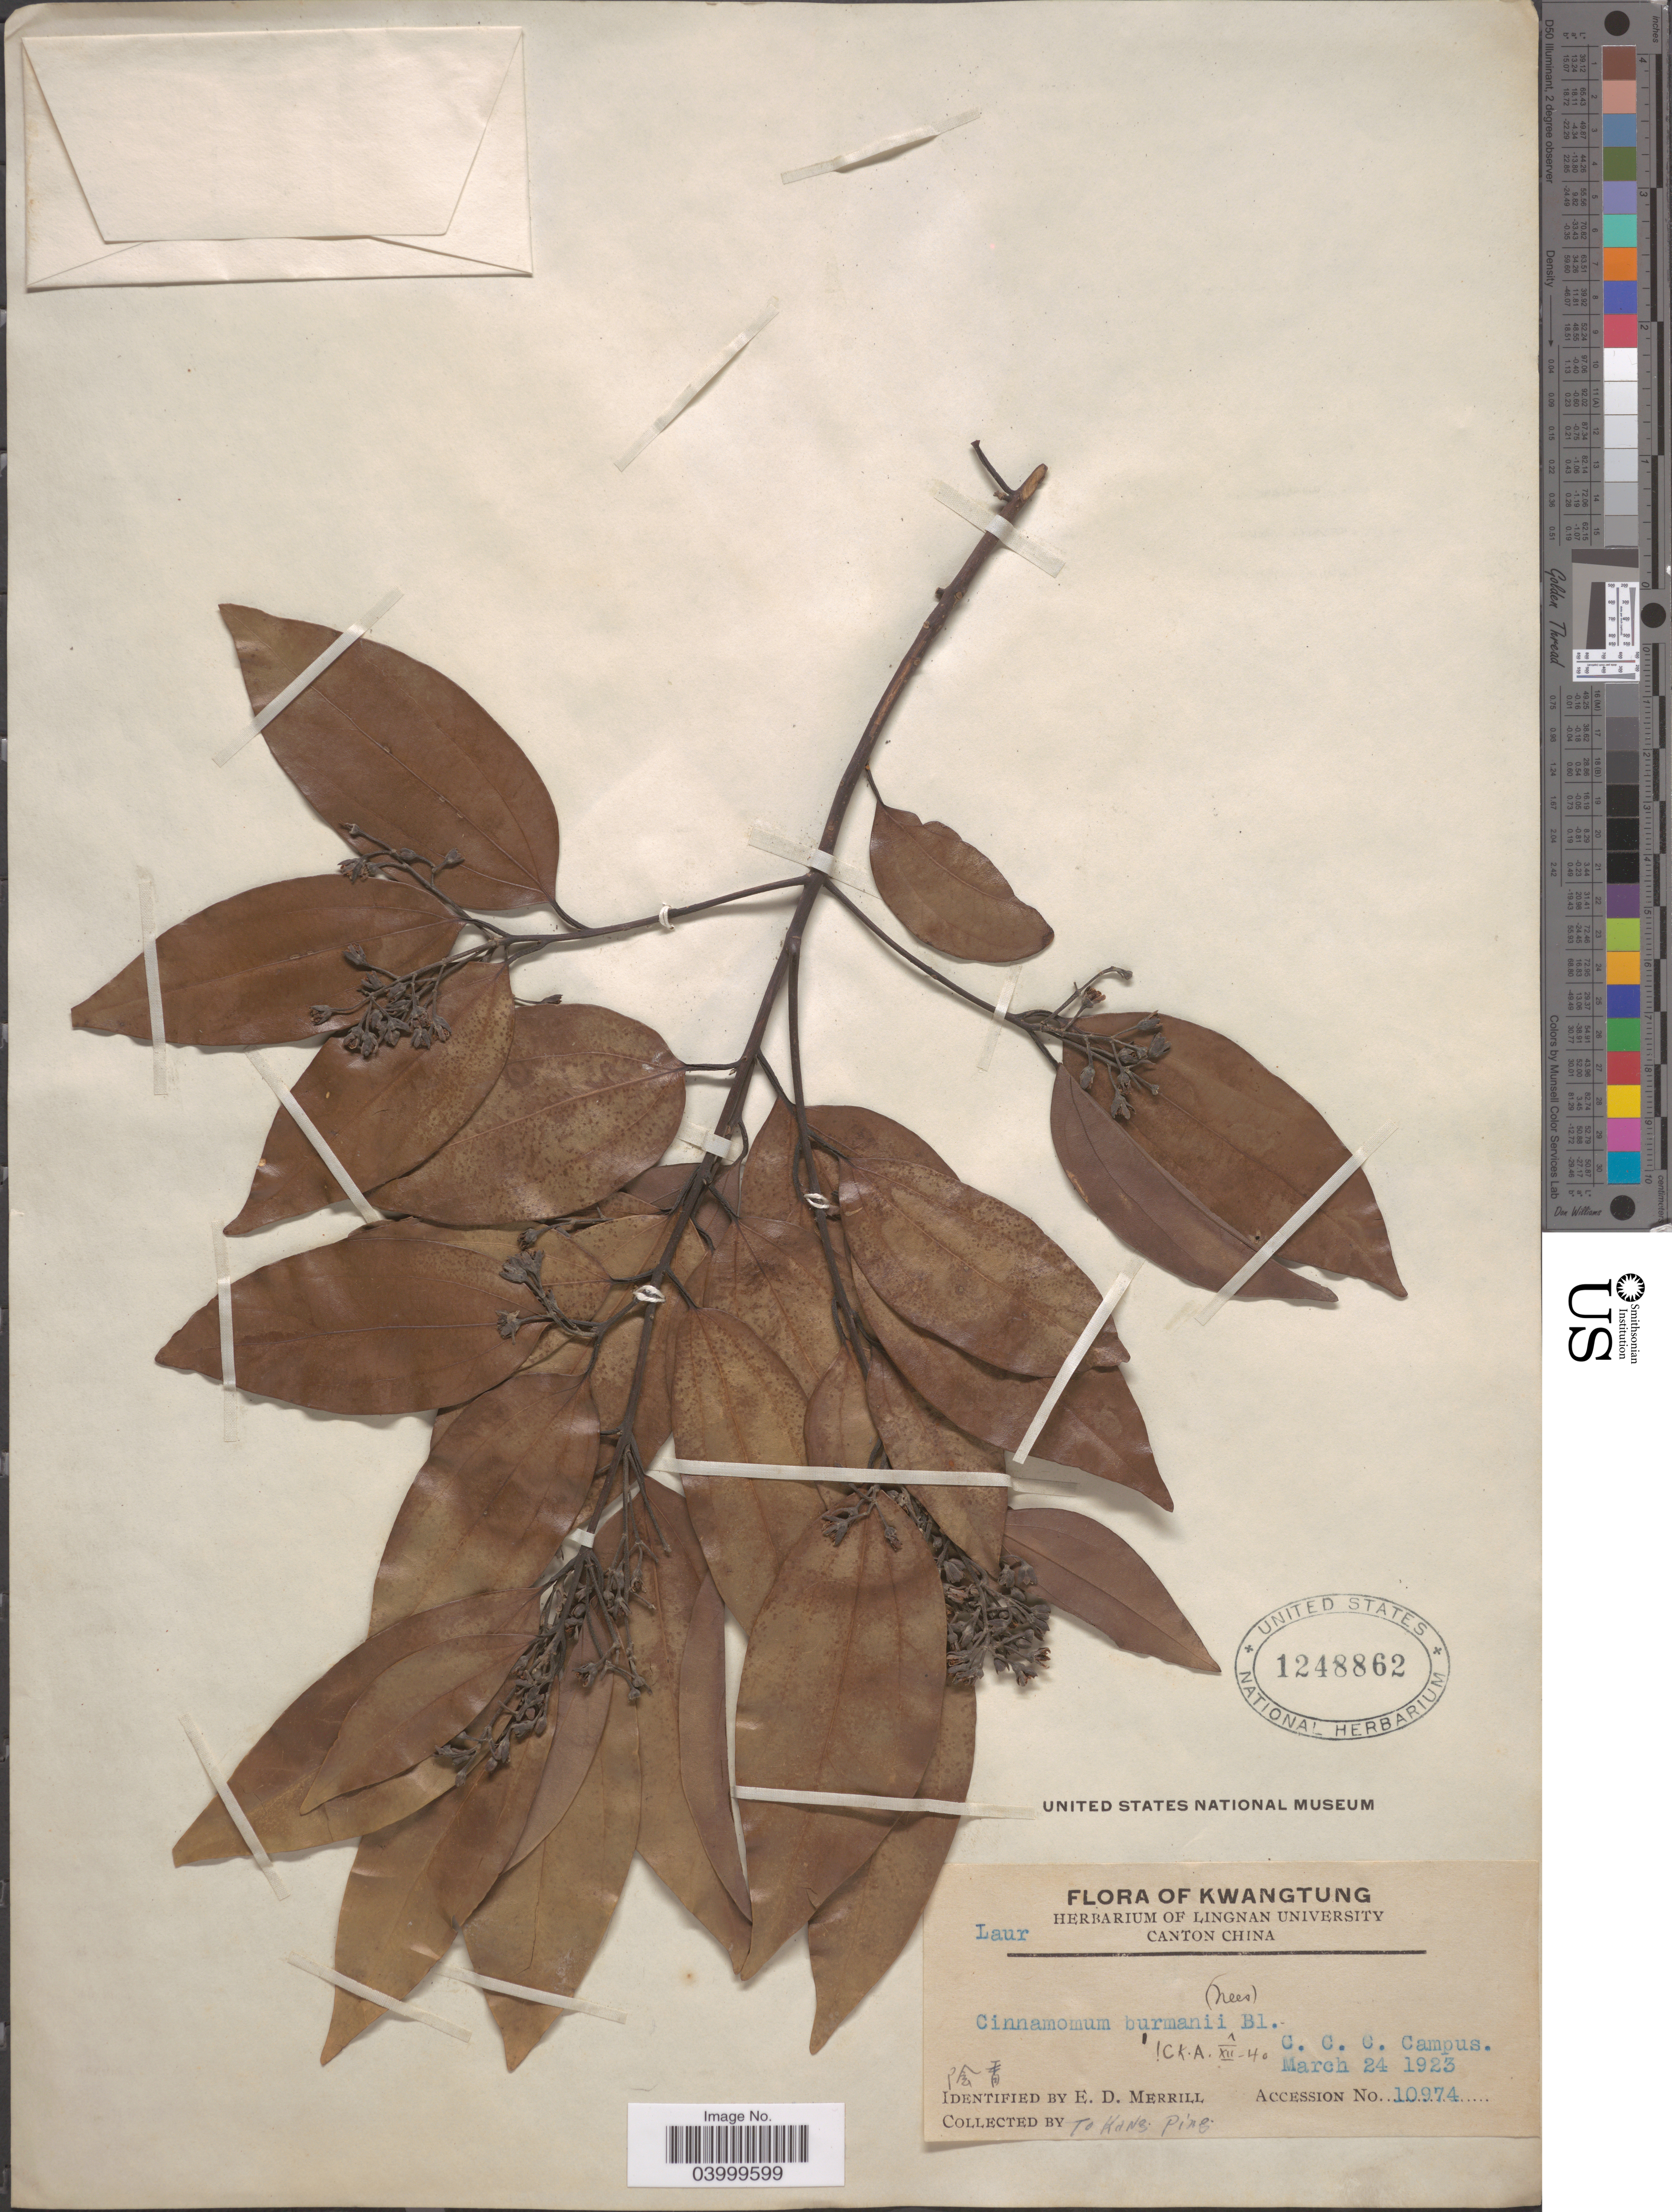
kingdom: Plantae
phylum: Tracheophyta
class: Magnoliopsida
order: Laurales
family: Lauraceae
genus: Cinnamomum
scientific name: Cinnamomum burmannii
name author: (Nees & T. Nees) Blume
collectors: T. Ping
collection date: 1923-03-24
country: China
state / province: Guangdong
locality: Kwangtung. C.C.C. Campus.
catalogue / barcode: US 1248862